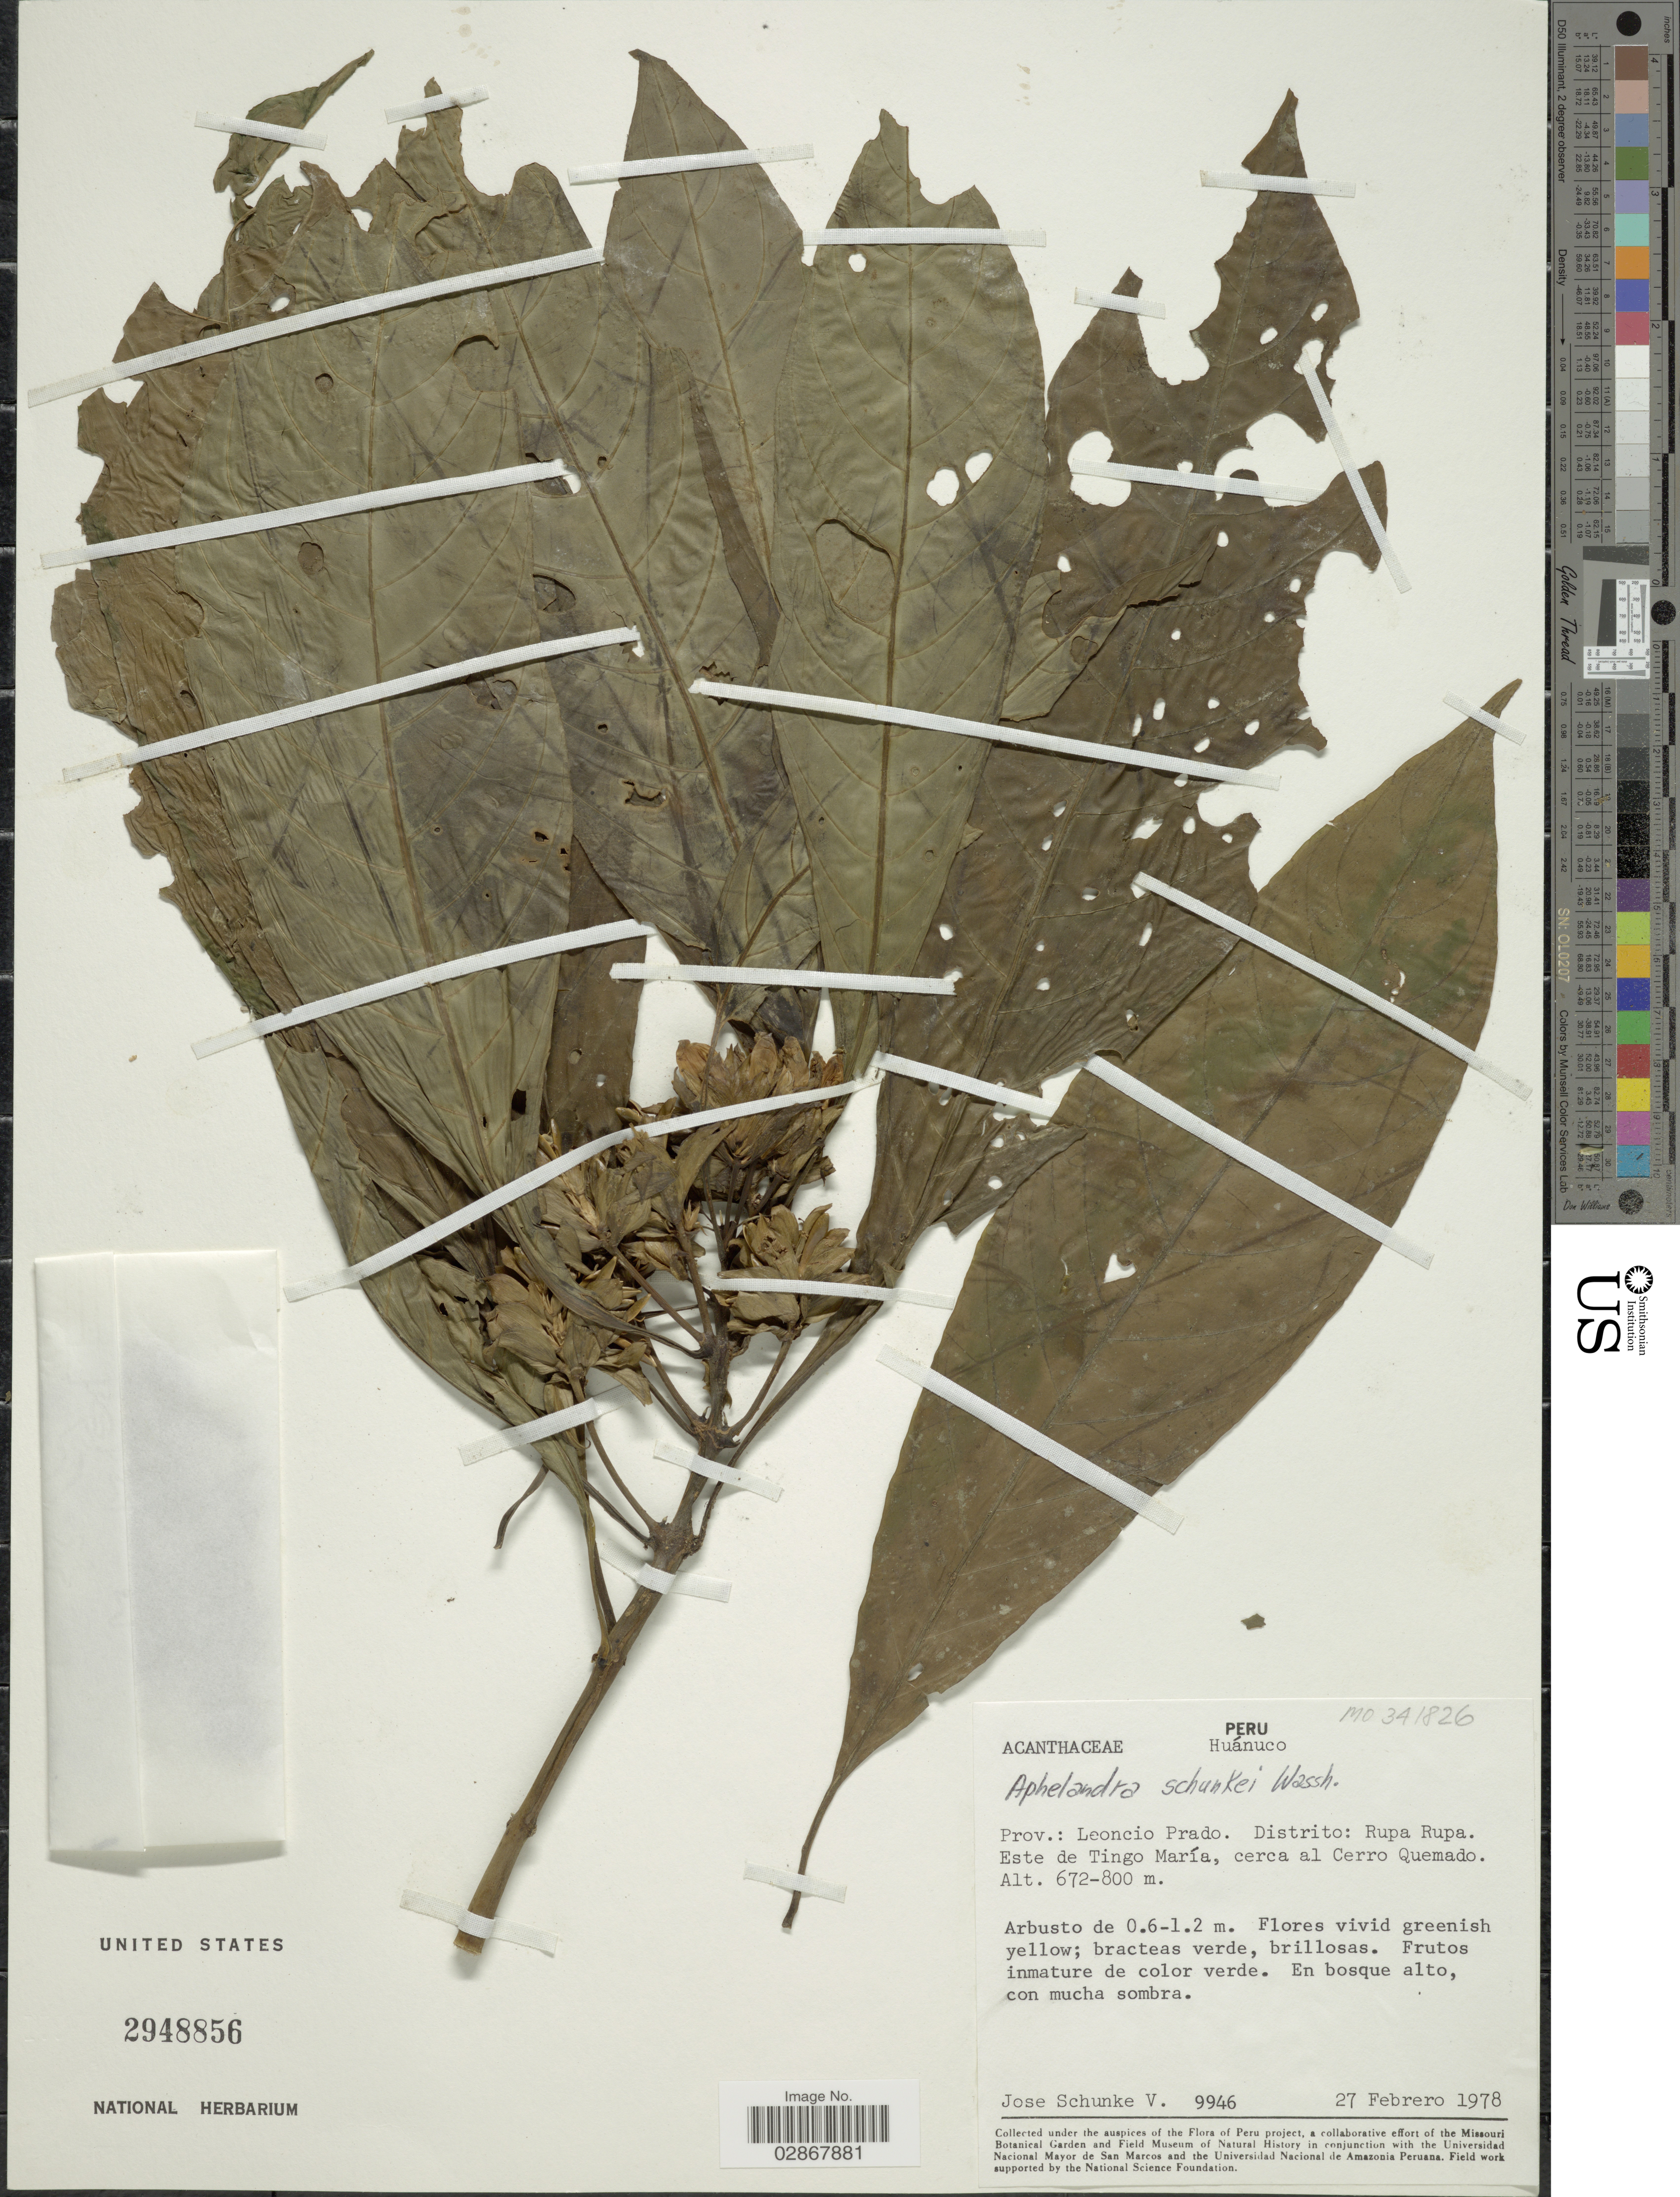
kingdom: Plantae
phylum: Tracheophyta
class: Magnoliopsida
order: Lamiales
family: Acanthaceae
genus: Aphelandra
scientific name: Aphelandra schunkei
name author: Wassh.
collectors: J. Schunke Vigo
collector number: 9946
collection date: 1978-02-27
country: Peru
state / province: Huánuco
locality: Prov.: Leoncio Prado. Distrito: Rupa Rupa. Este de Tingo María, cerca al Cerro Quemado.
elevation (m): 672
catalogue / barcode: US 2948856